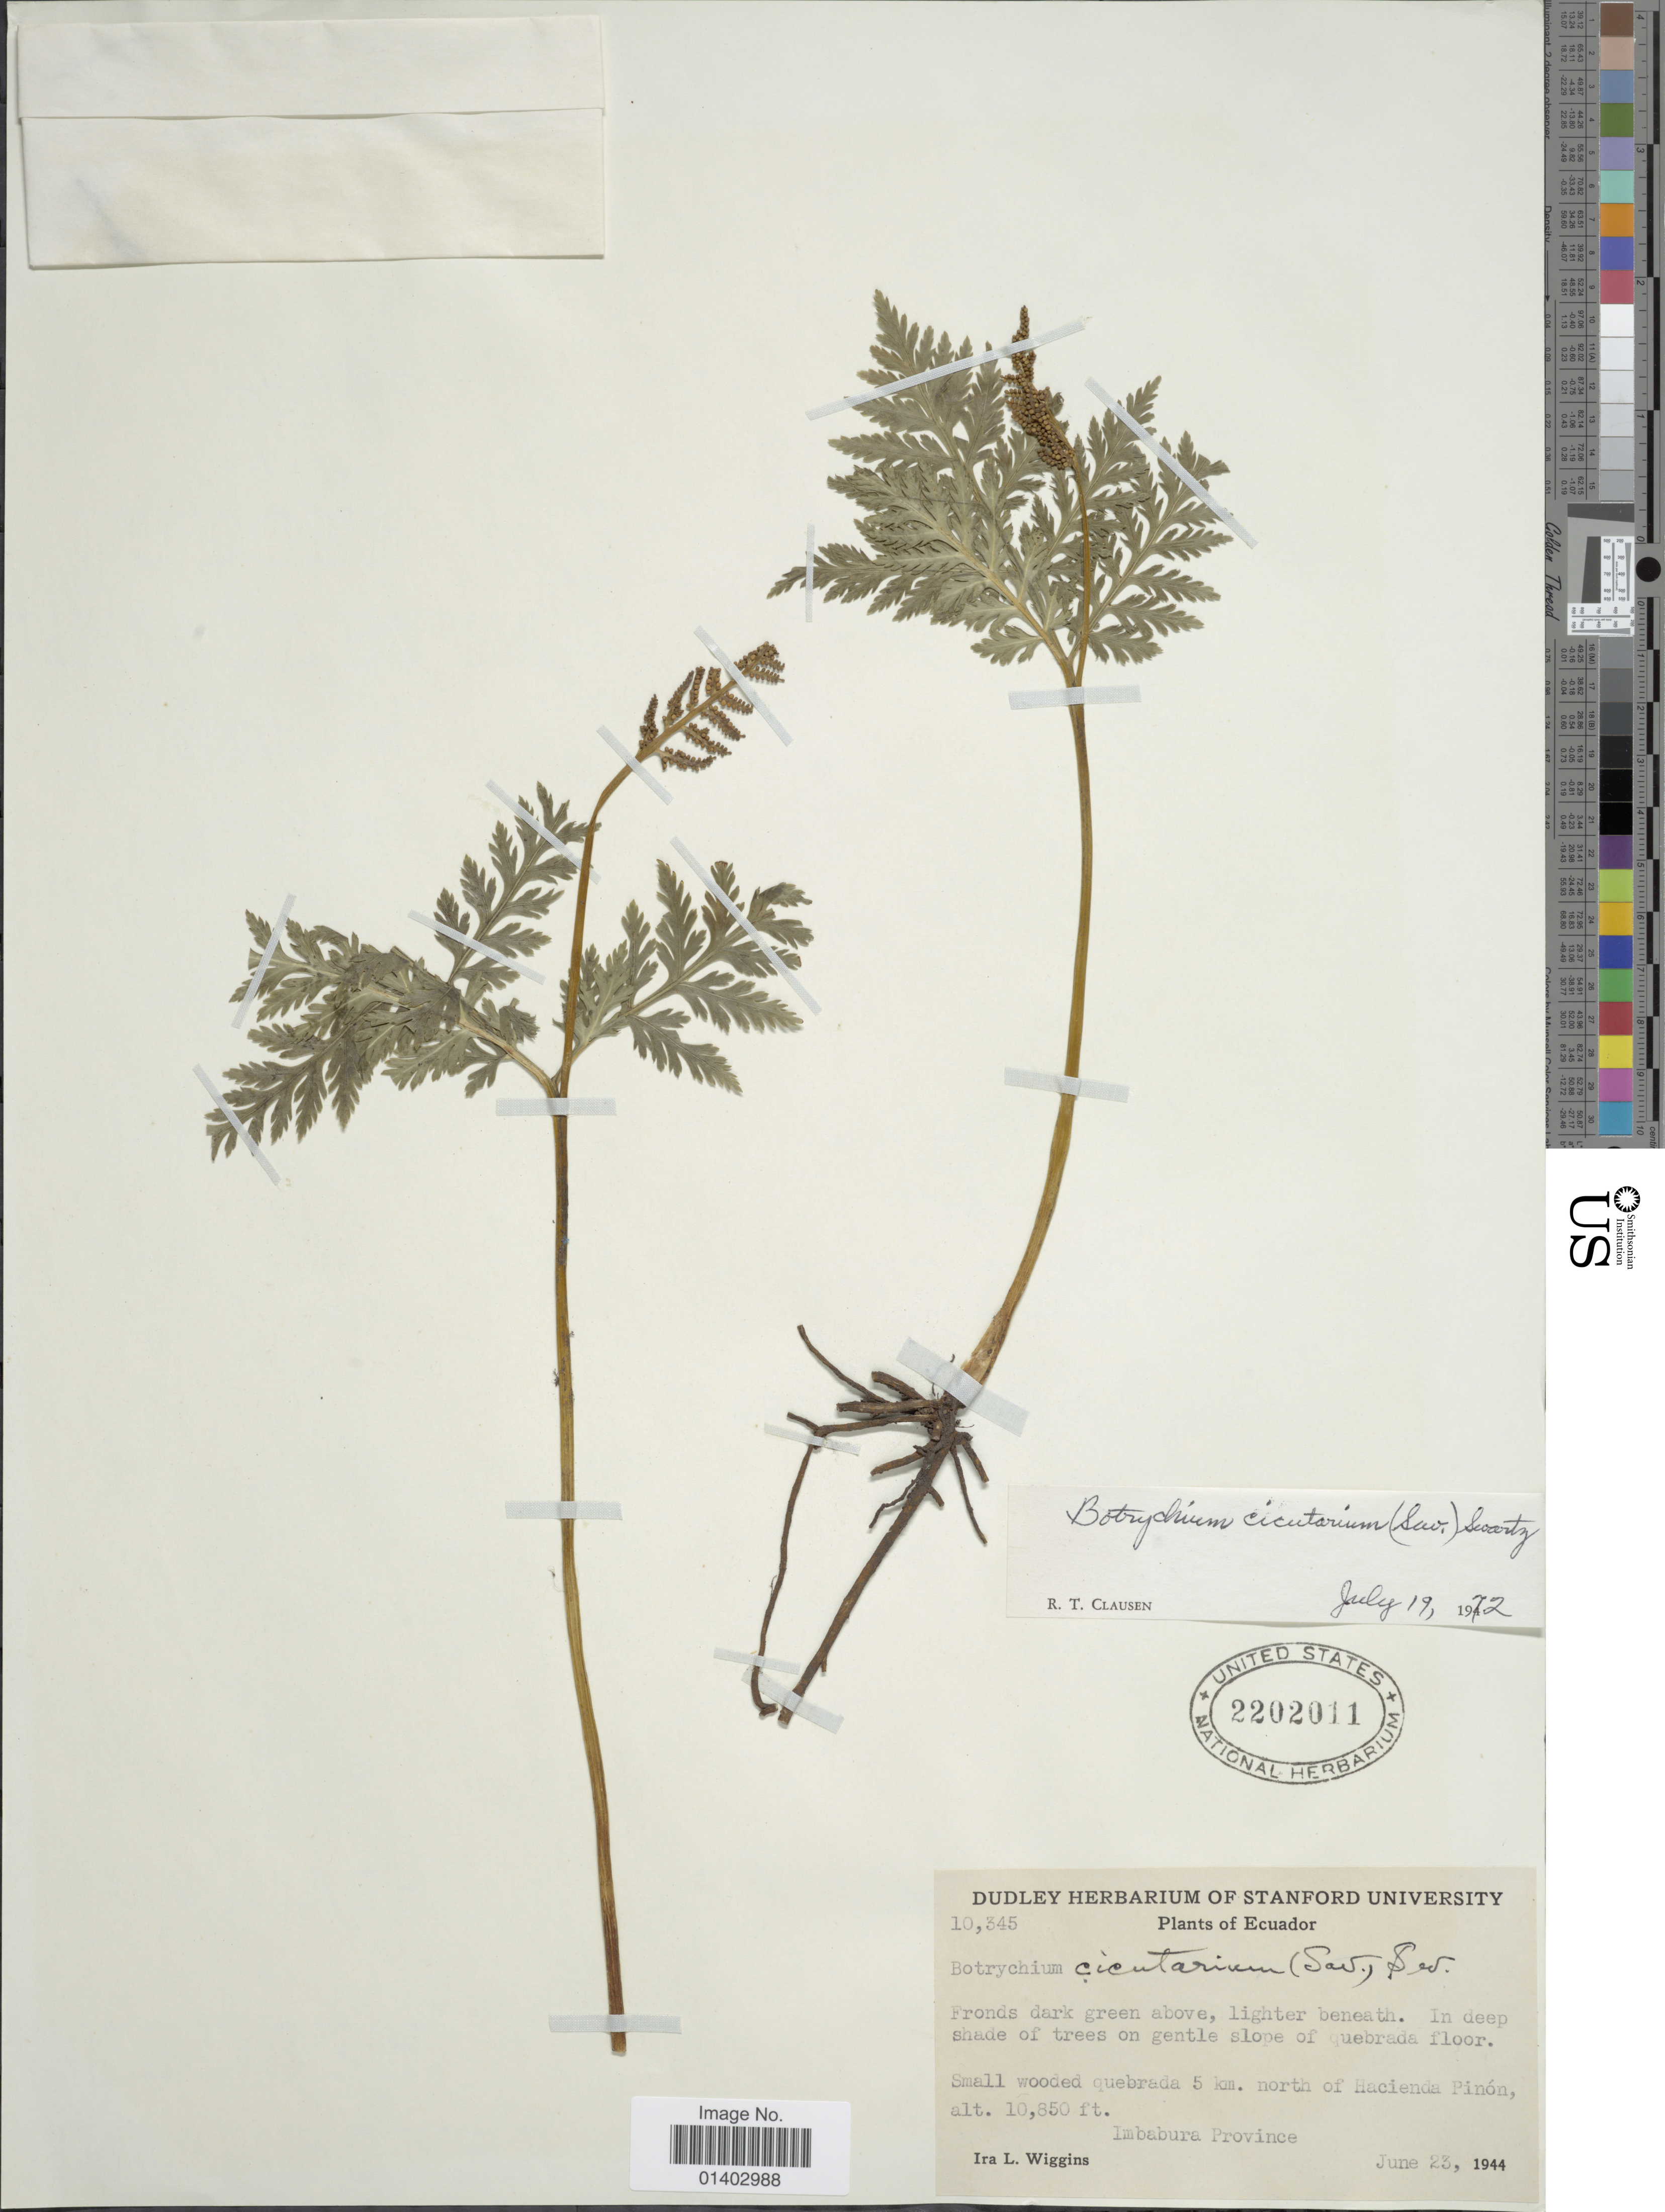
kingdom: Plantae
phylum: Tracheophyta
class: Polypodiopsida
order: Ophioglossales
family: Ophioglossaceae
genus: Botrychium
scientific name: Botrychium virginianum var. mexicanum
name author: Hook. & Grev.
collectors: I. L. Wiggins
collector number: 10345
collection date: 1944-06-23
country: Ecuador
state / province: Imbabura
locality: Small wooded quebrada 5 km north of Hacienda Pinón, Imbabura Province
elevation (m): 3307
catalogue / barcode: US 2202011